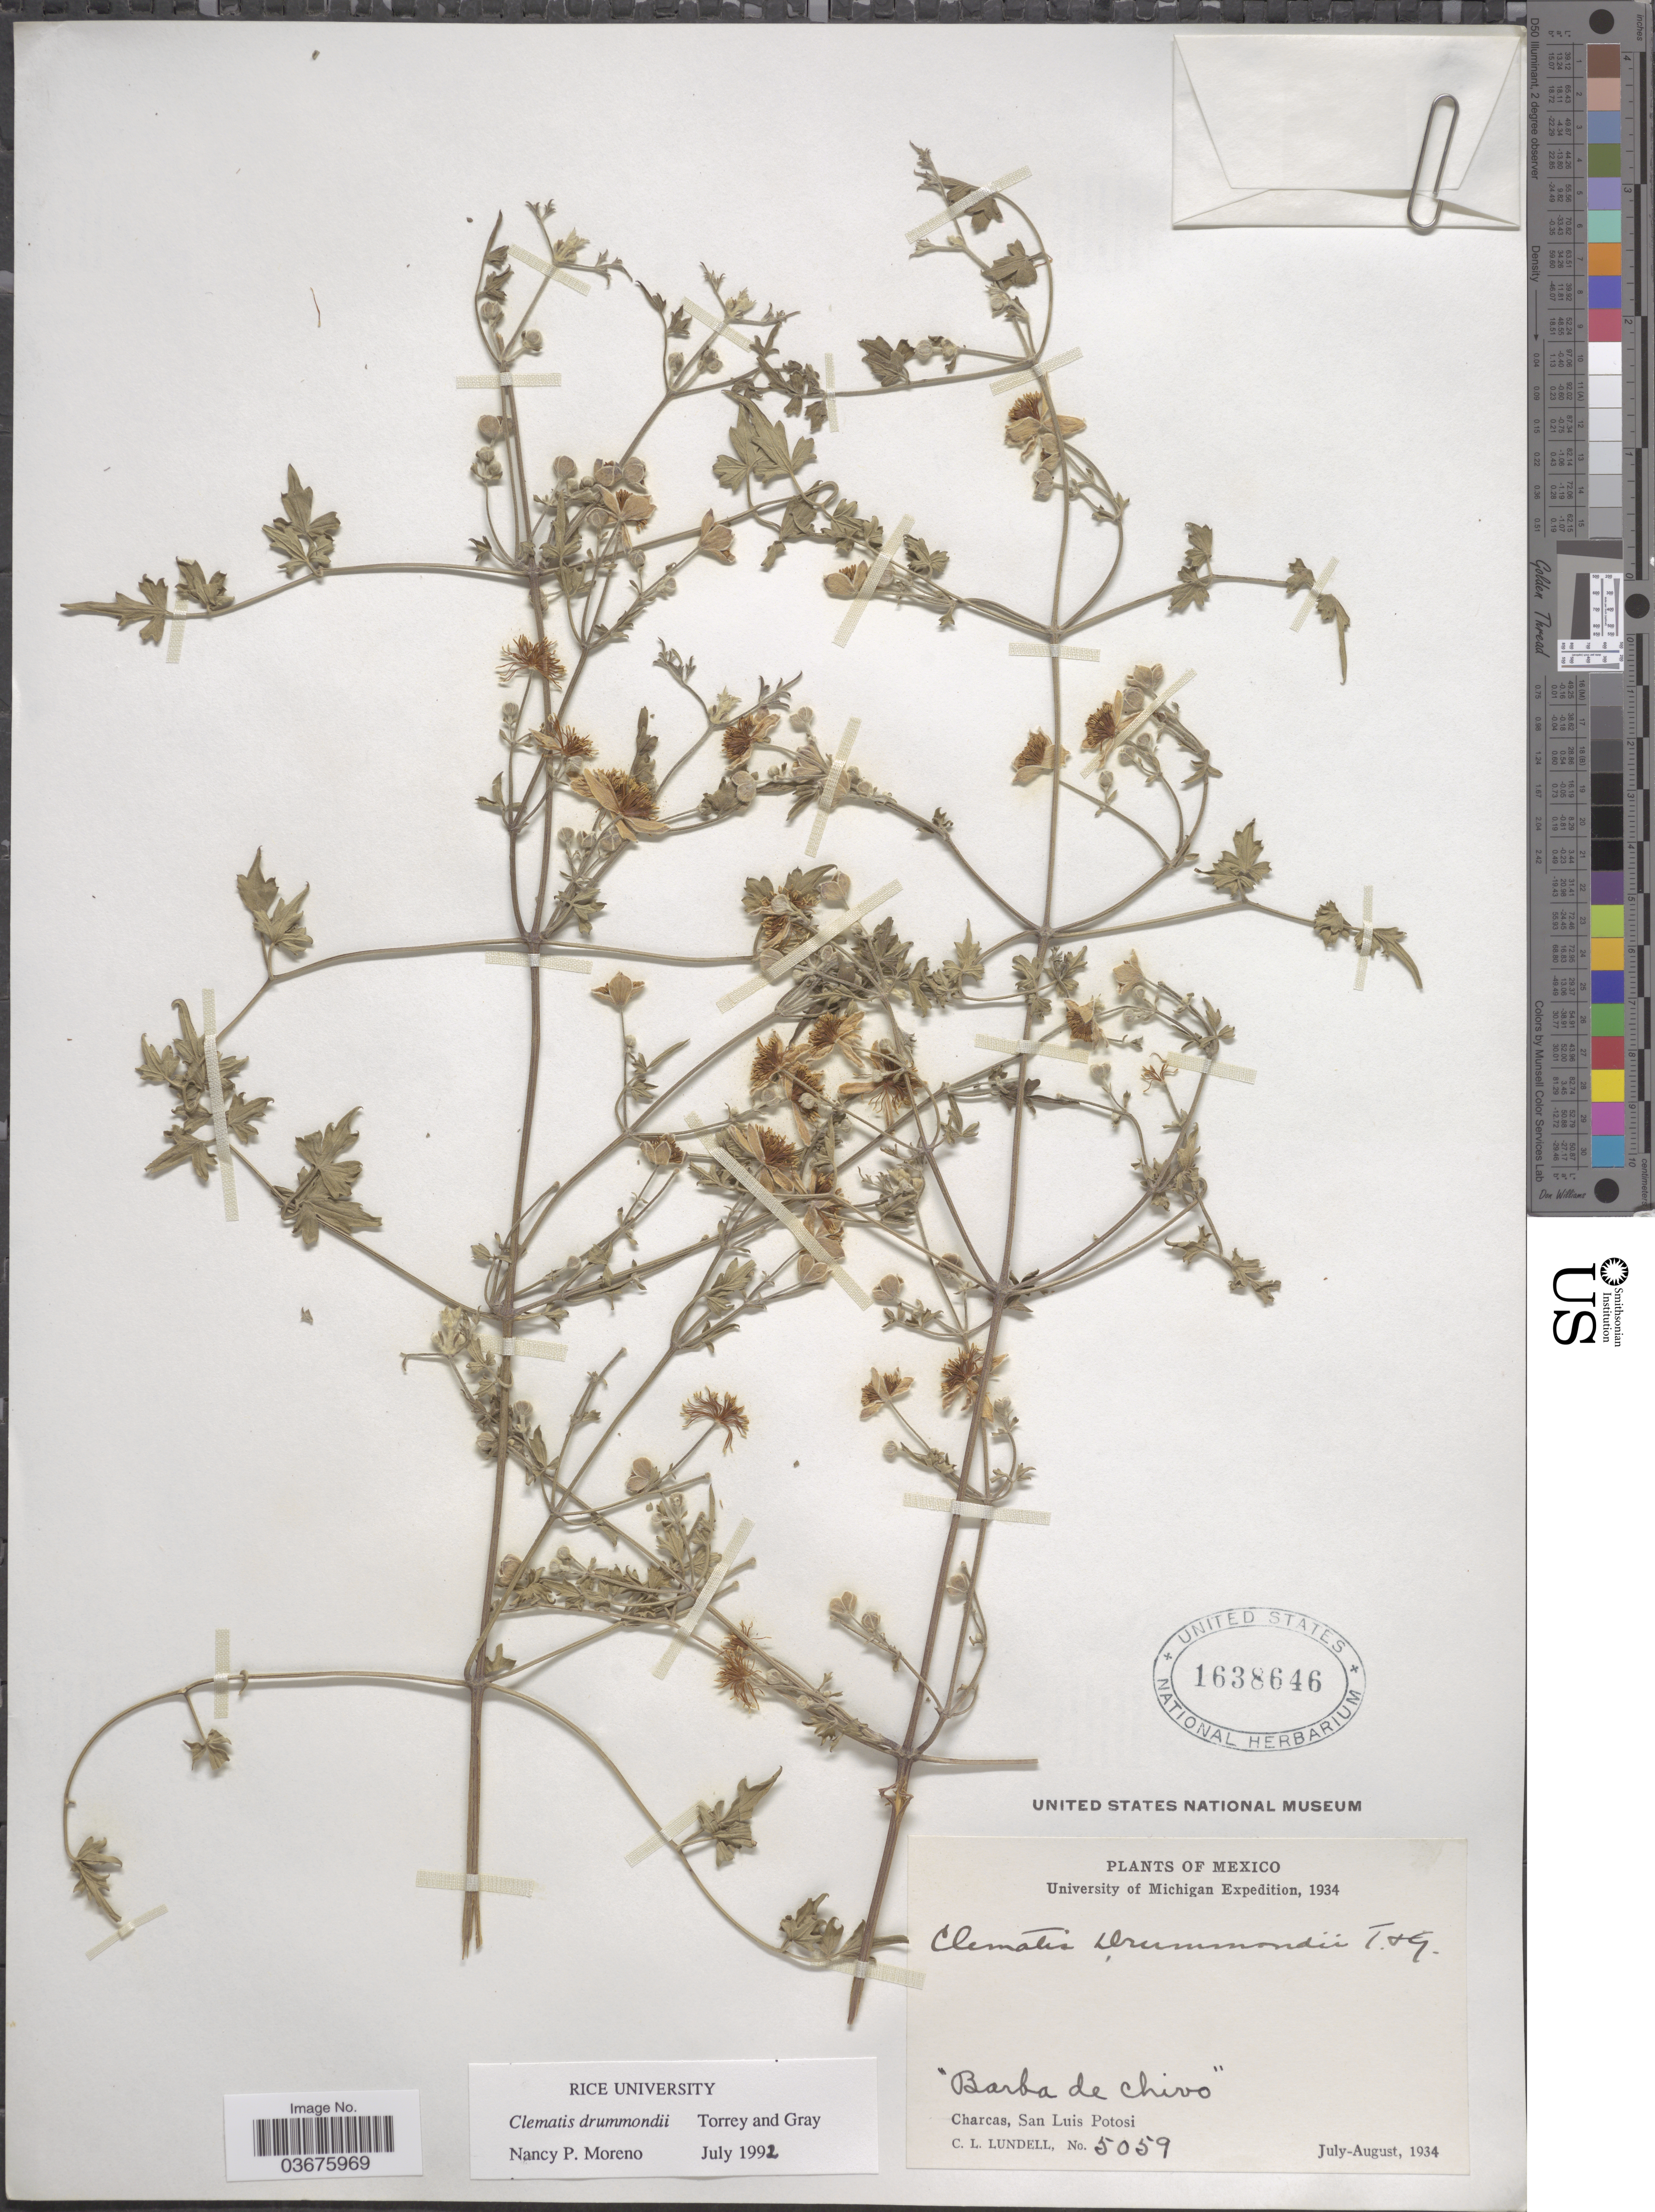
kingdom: Plantae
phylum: Tracheophyta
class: Magnoliopsida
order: Ranunculales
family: Ranunculaceae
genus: Clematis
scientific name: Clematis drummondii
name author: Torr. & A. Gray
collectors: C. L. Lundell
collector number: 5059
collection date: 1934-07/1934-08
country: Mexico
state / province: San Luis Potosí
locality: Charcas.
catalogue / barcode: US 1638646